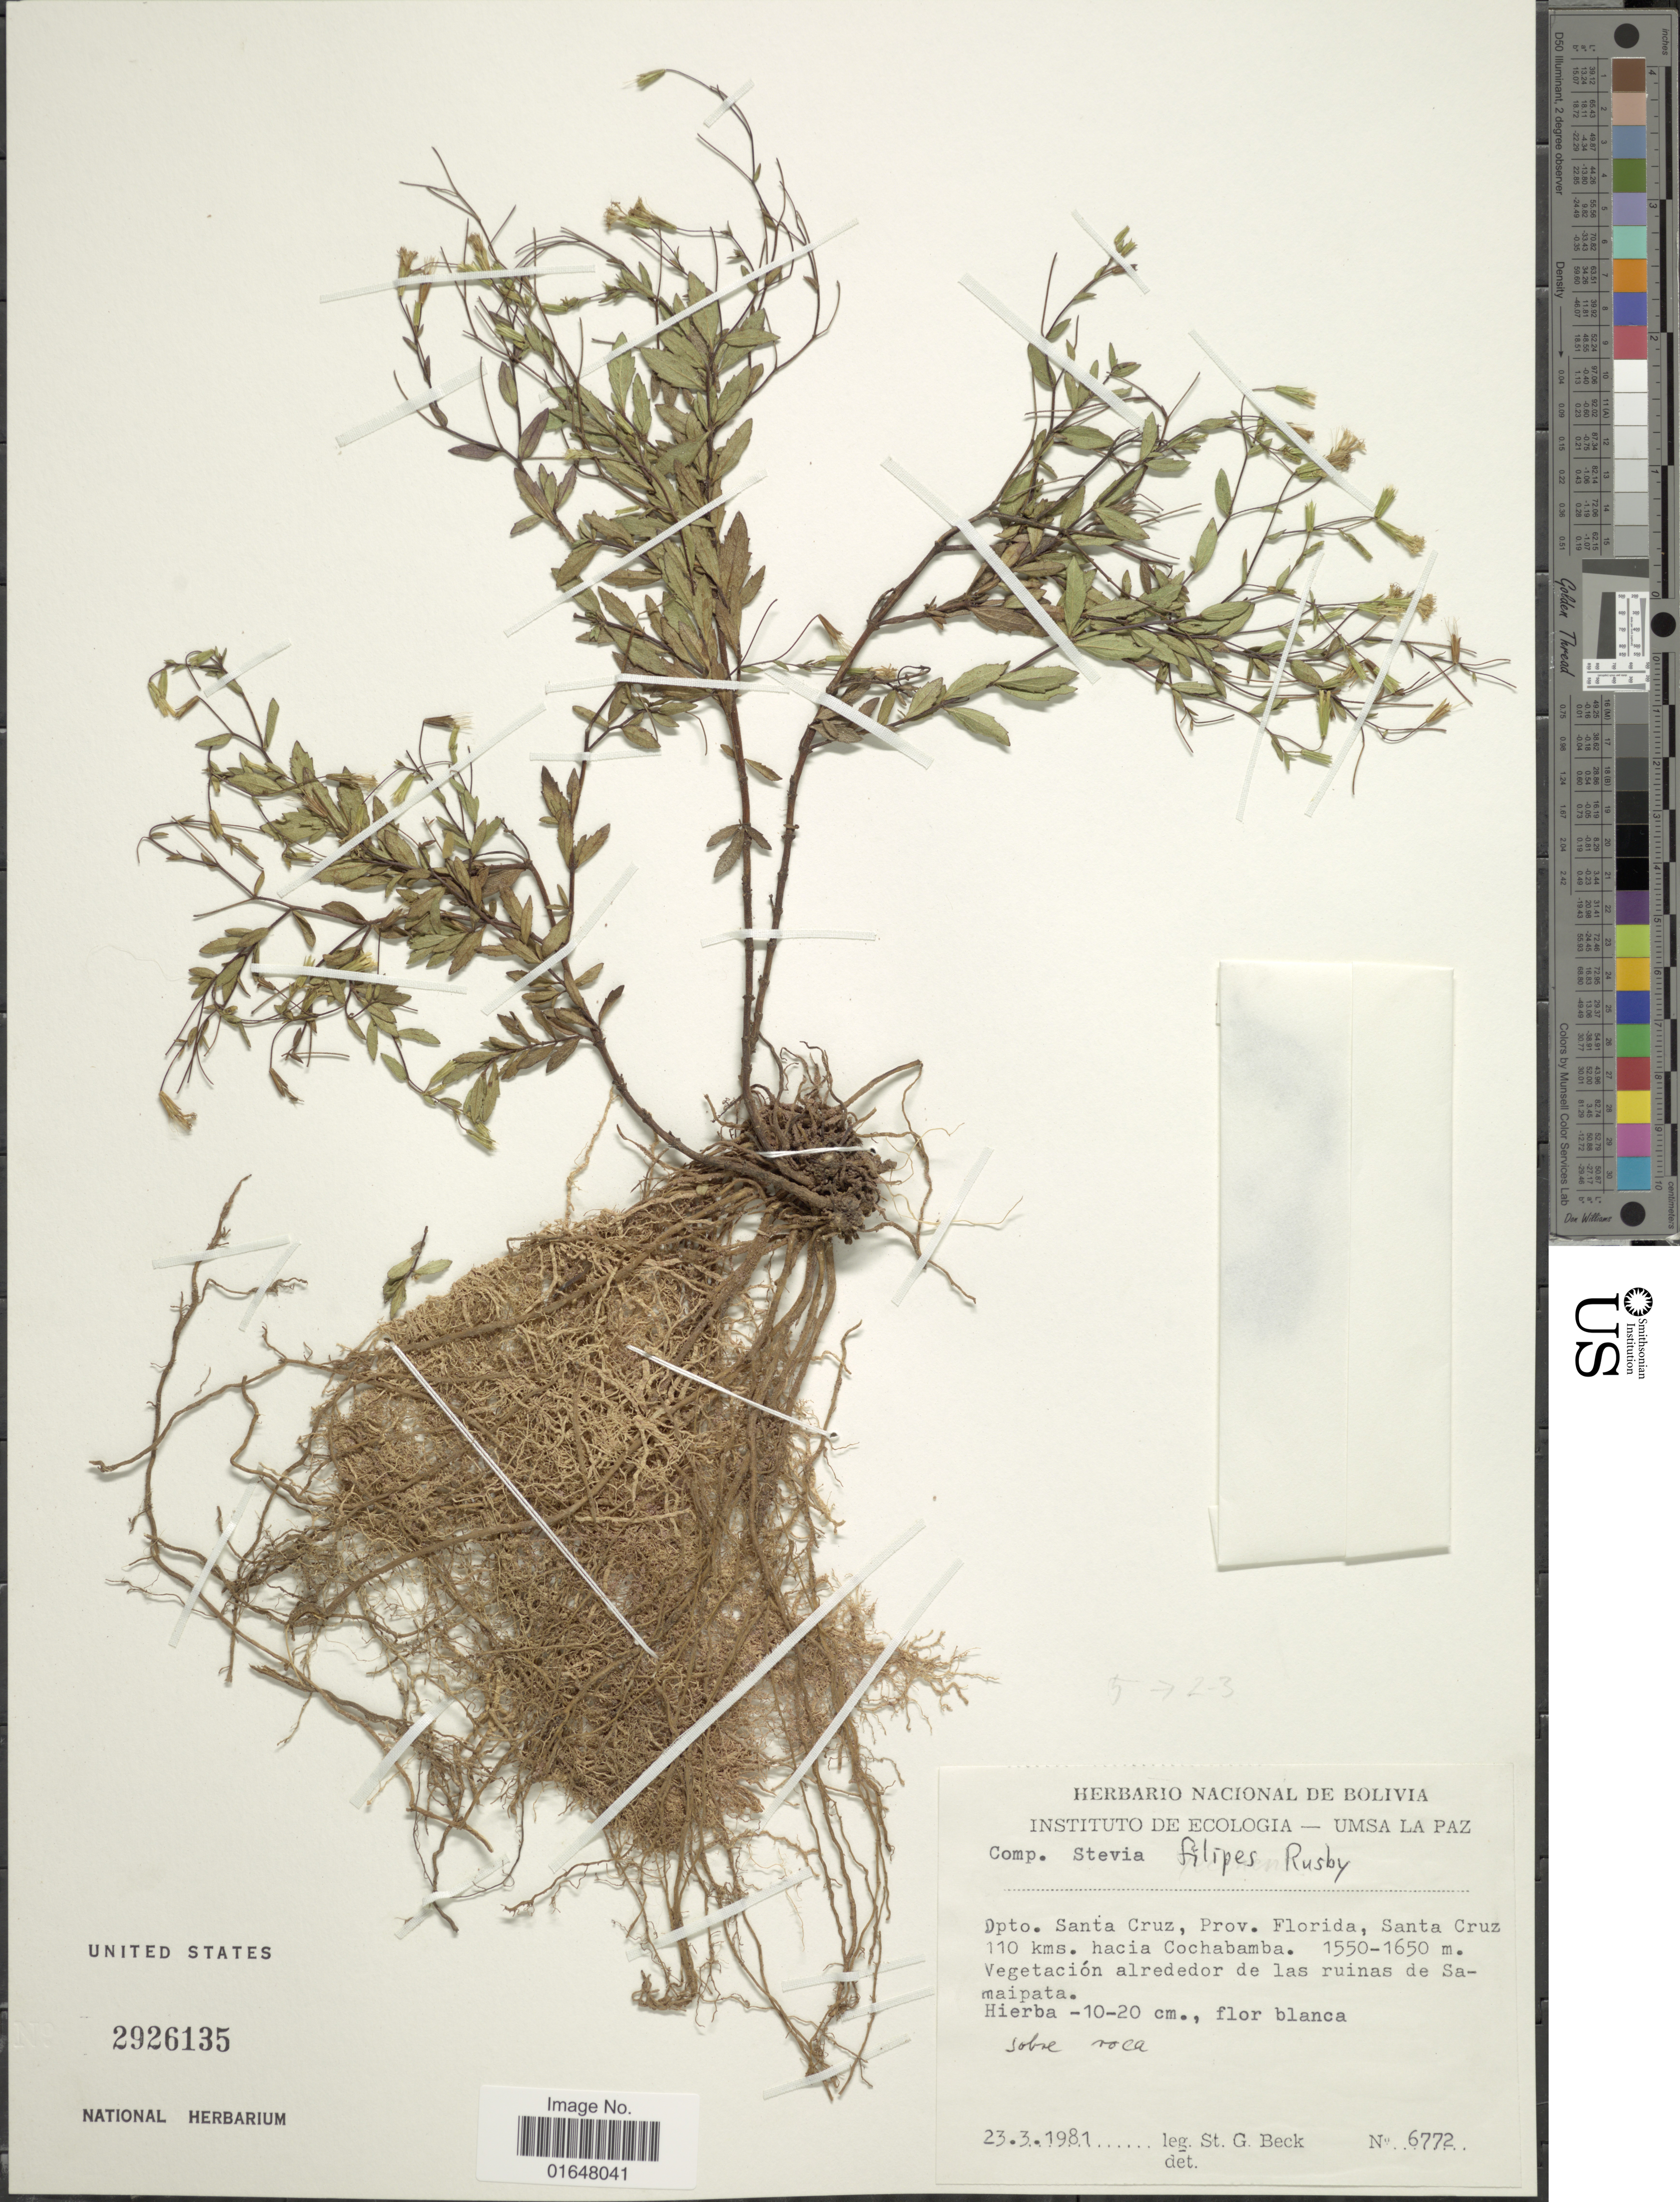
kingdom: Plantae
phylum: Tracheophyta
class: Magnoliopsida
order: Asterales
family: Asteraceae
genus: Stevia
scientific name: Stevia filipes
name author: Rusby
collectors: S. G. Beck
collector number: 6772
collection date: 1981-03-23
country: Bolivia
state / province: Santa Cruz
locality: Prov. Florida, Santa Cruz 110 kms hacia Cochabamba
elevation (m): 1550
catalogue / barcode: US 2926135